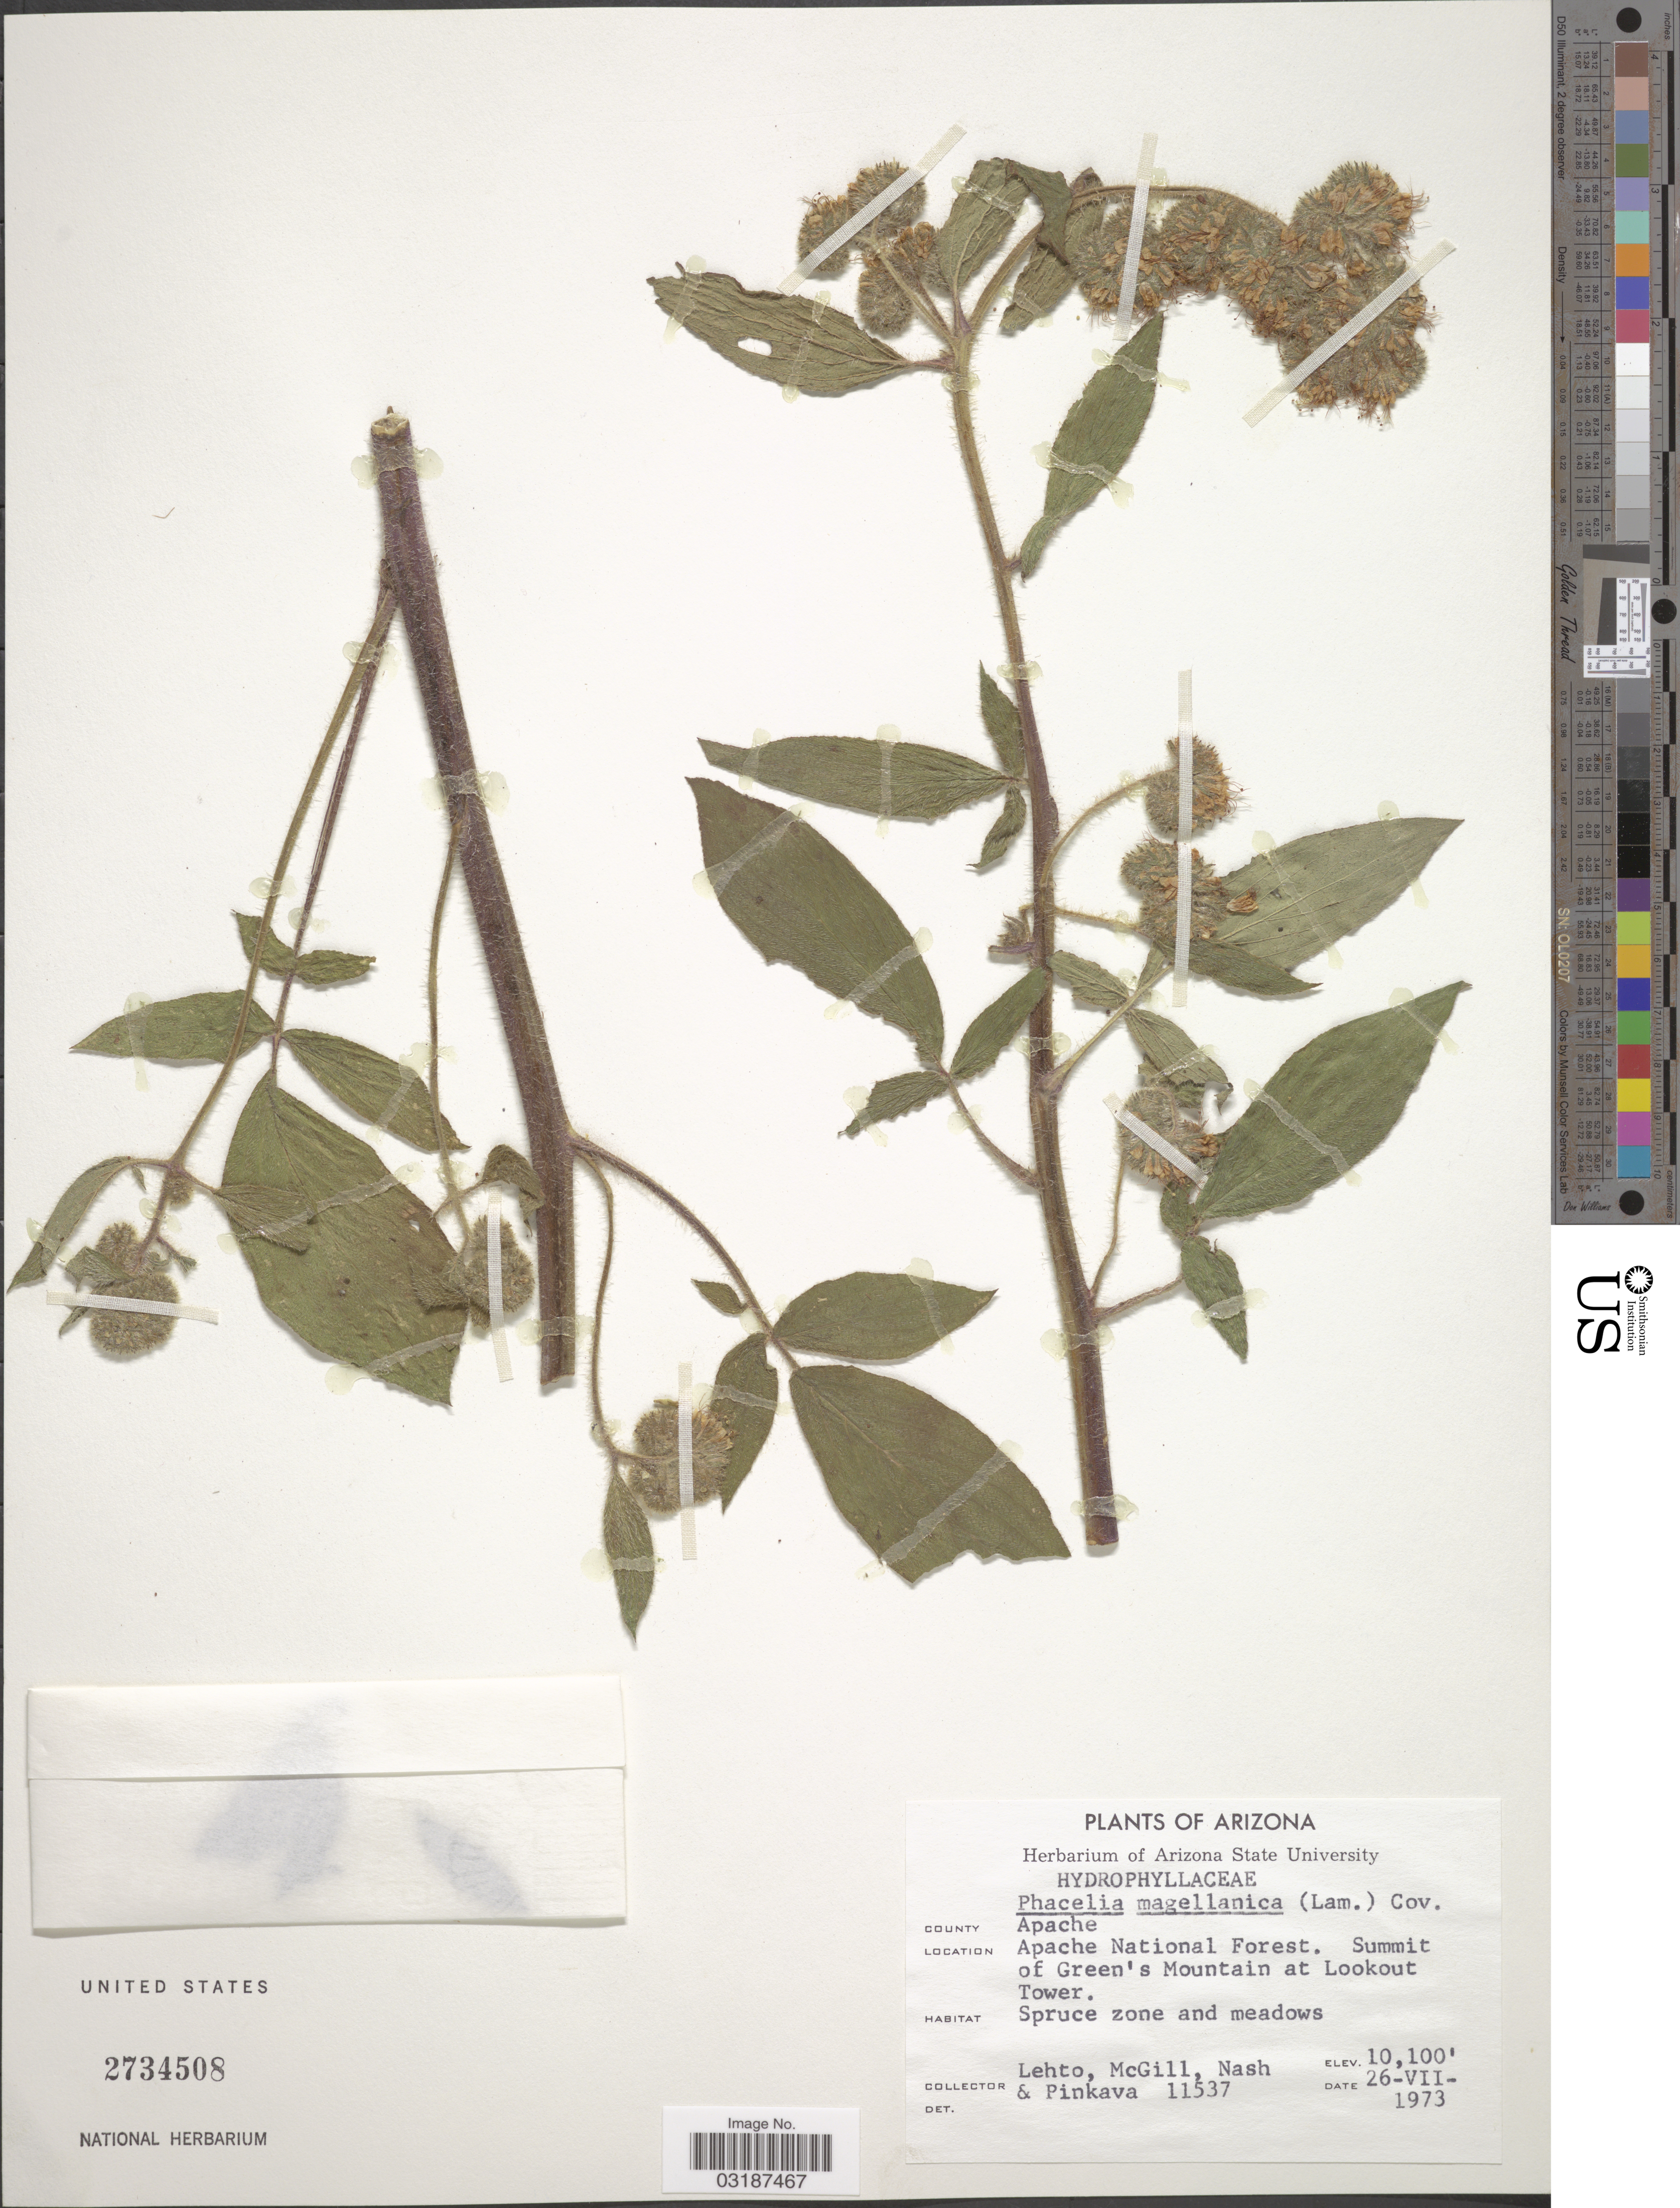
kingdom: Plantae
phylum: Tracheophyta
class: Magnoliopsida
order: Boraginales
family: Hydrophyllaceae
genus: Phacelia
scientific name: Phacelia magellanica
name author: (Lam.) Coville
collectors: -. Lehto, -. McGill, -- Nash & -. Pinkava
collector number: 11537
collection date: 1973-07-26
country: United States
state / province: Arizona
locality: County Apache. Apache National Forest. Summit of Green's Mountain at Lookout Tower. Spruce zone and meadows.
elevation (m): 3078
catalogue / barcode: US 2734508